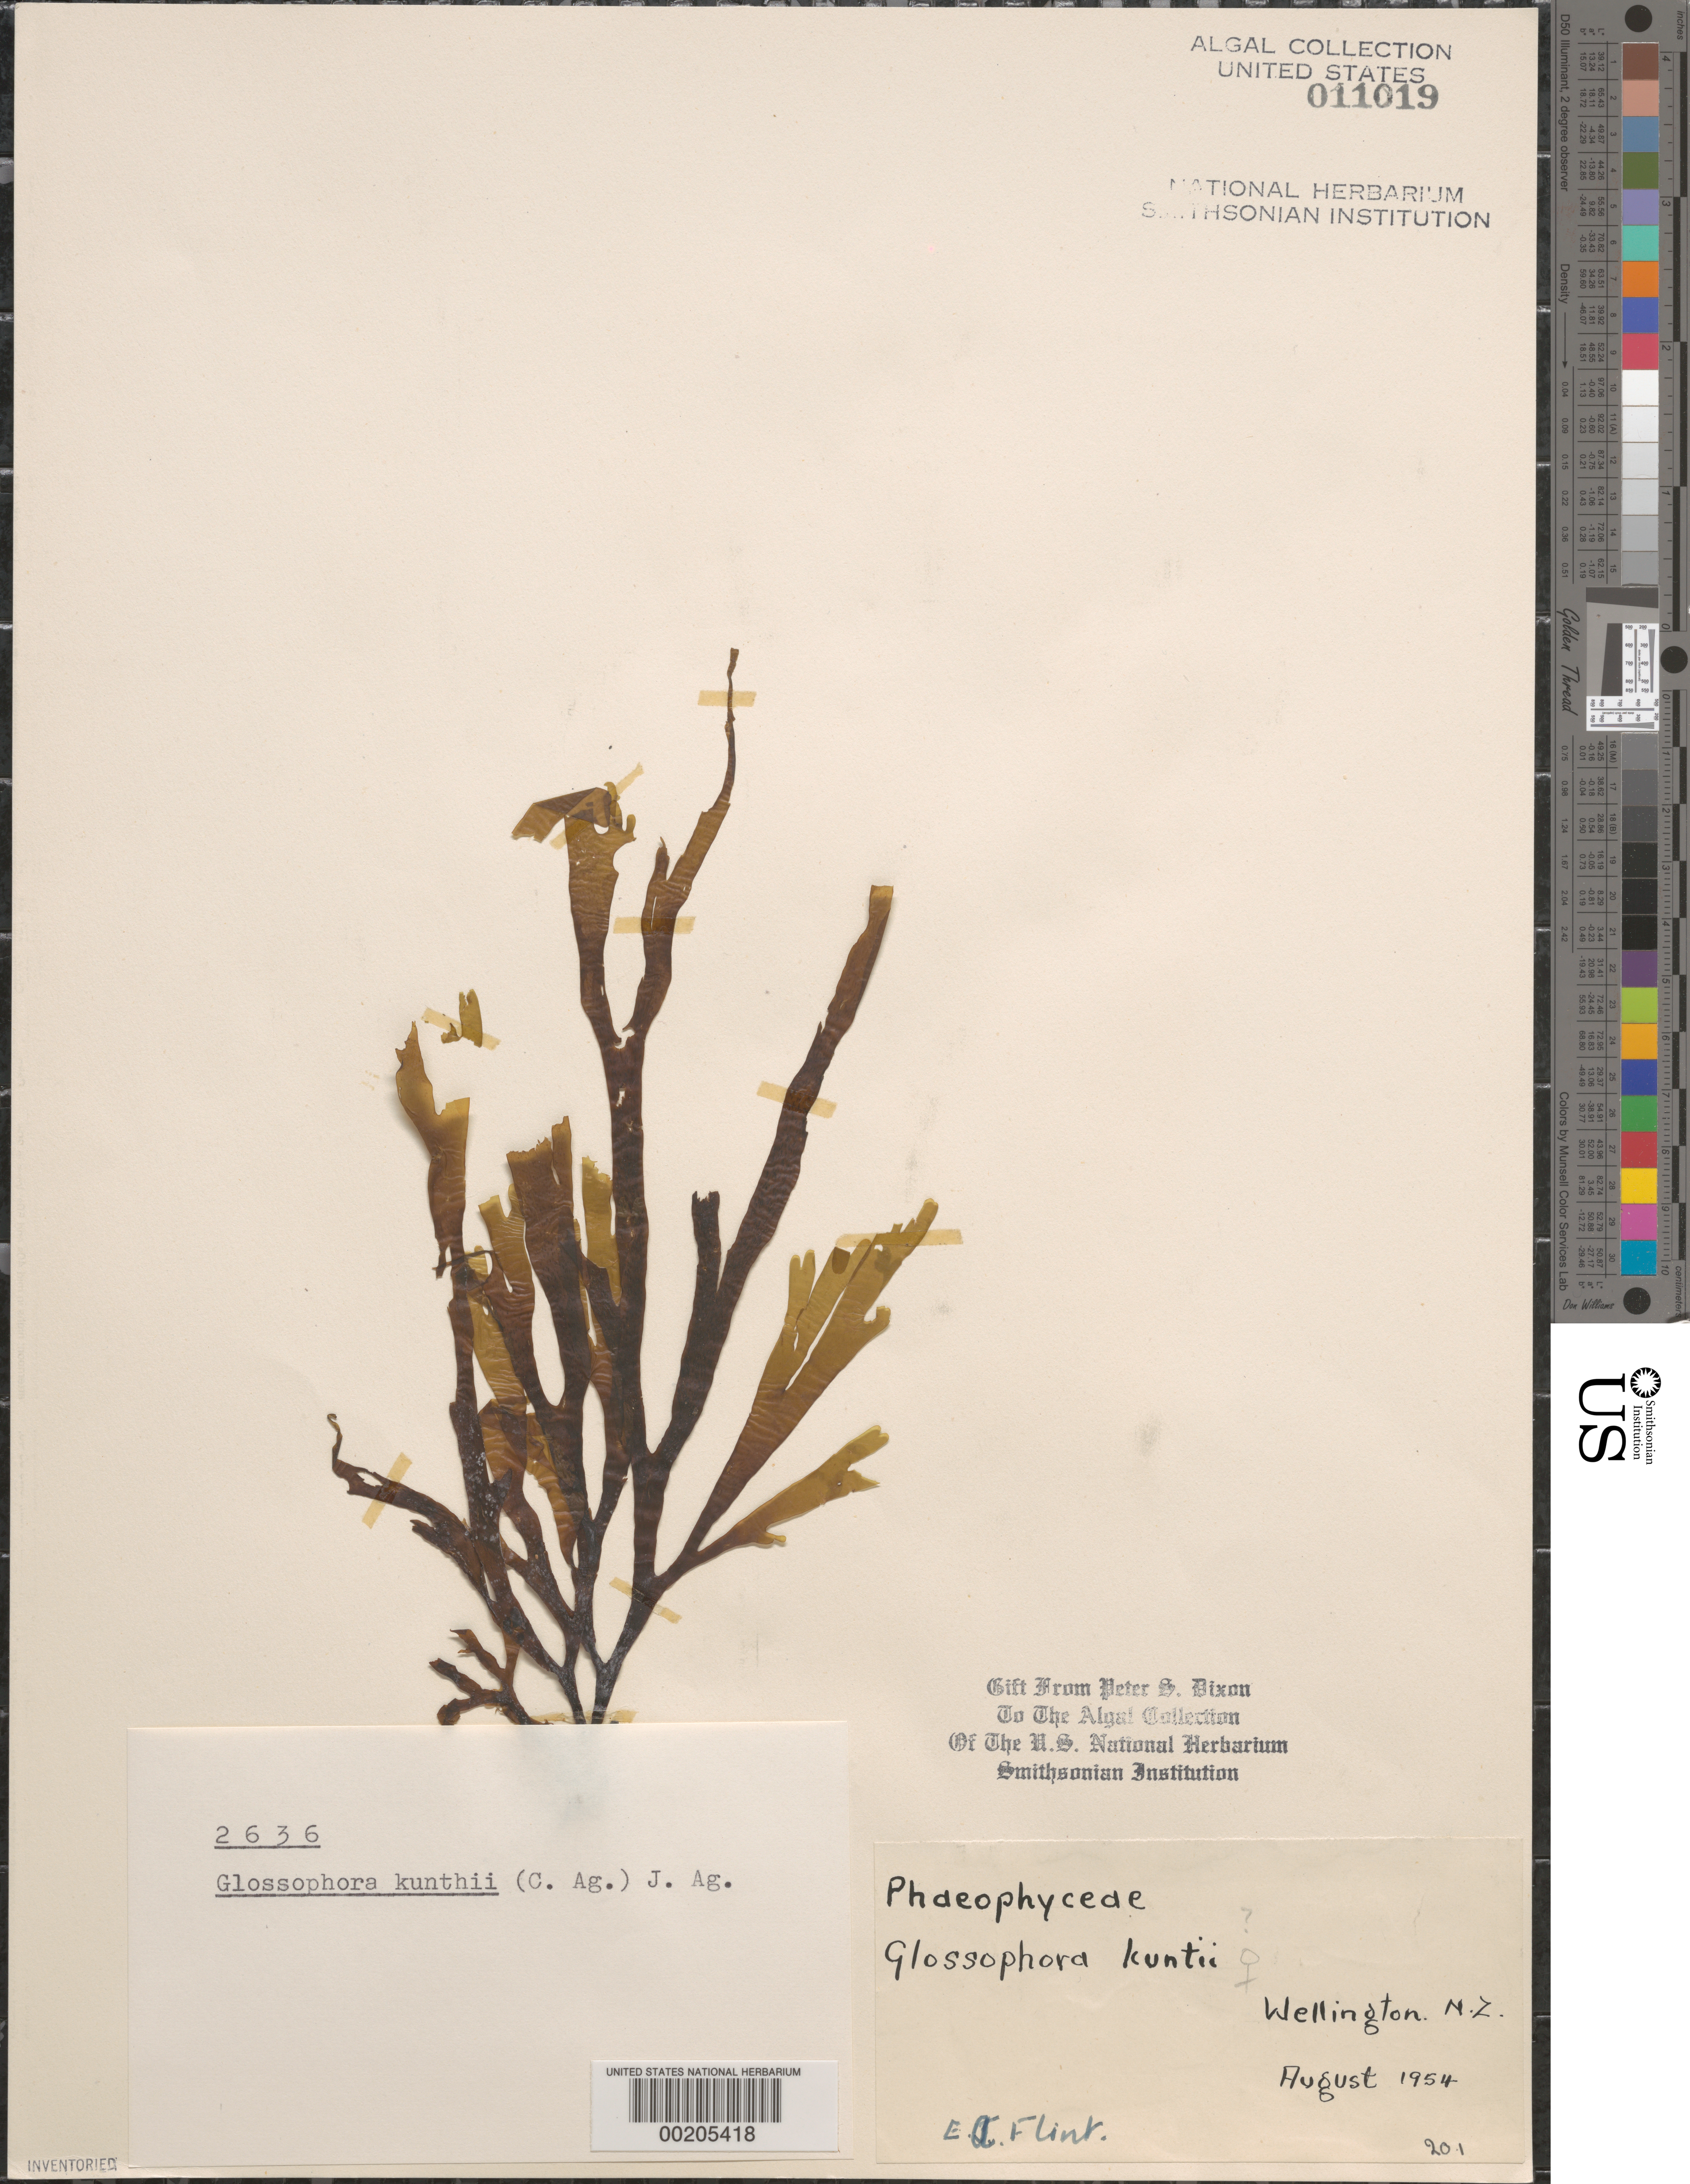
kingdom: Chromista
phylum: Ochrophyta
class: Phaeophyceae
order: Dictyotales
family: Dictyotaceae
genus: Dictyota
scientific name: Dictyota kunthii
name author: (C. Agardh) Grev.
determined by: Algae name updating Project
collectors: E. Flint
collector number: PSD 2636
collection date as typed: Aug 1954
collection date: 1954-08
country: New Zealand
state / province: Wellington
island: North Island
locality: Wellington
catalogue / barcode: US 11019